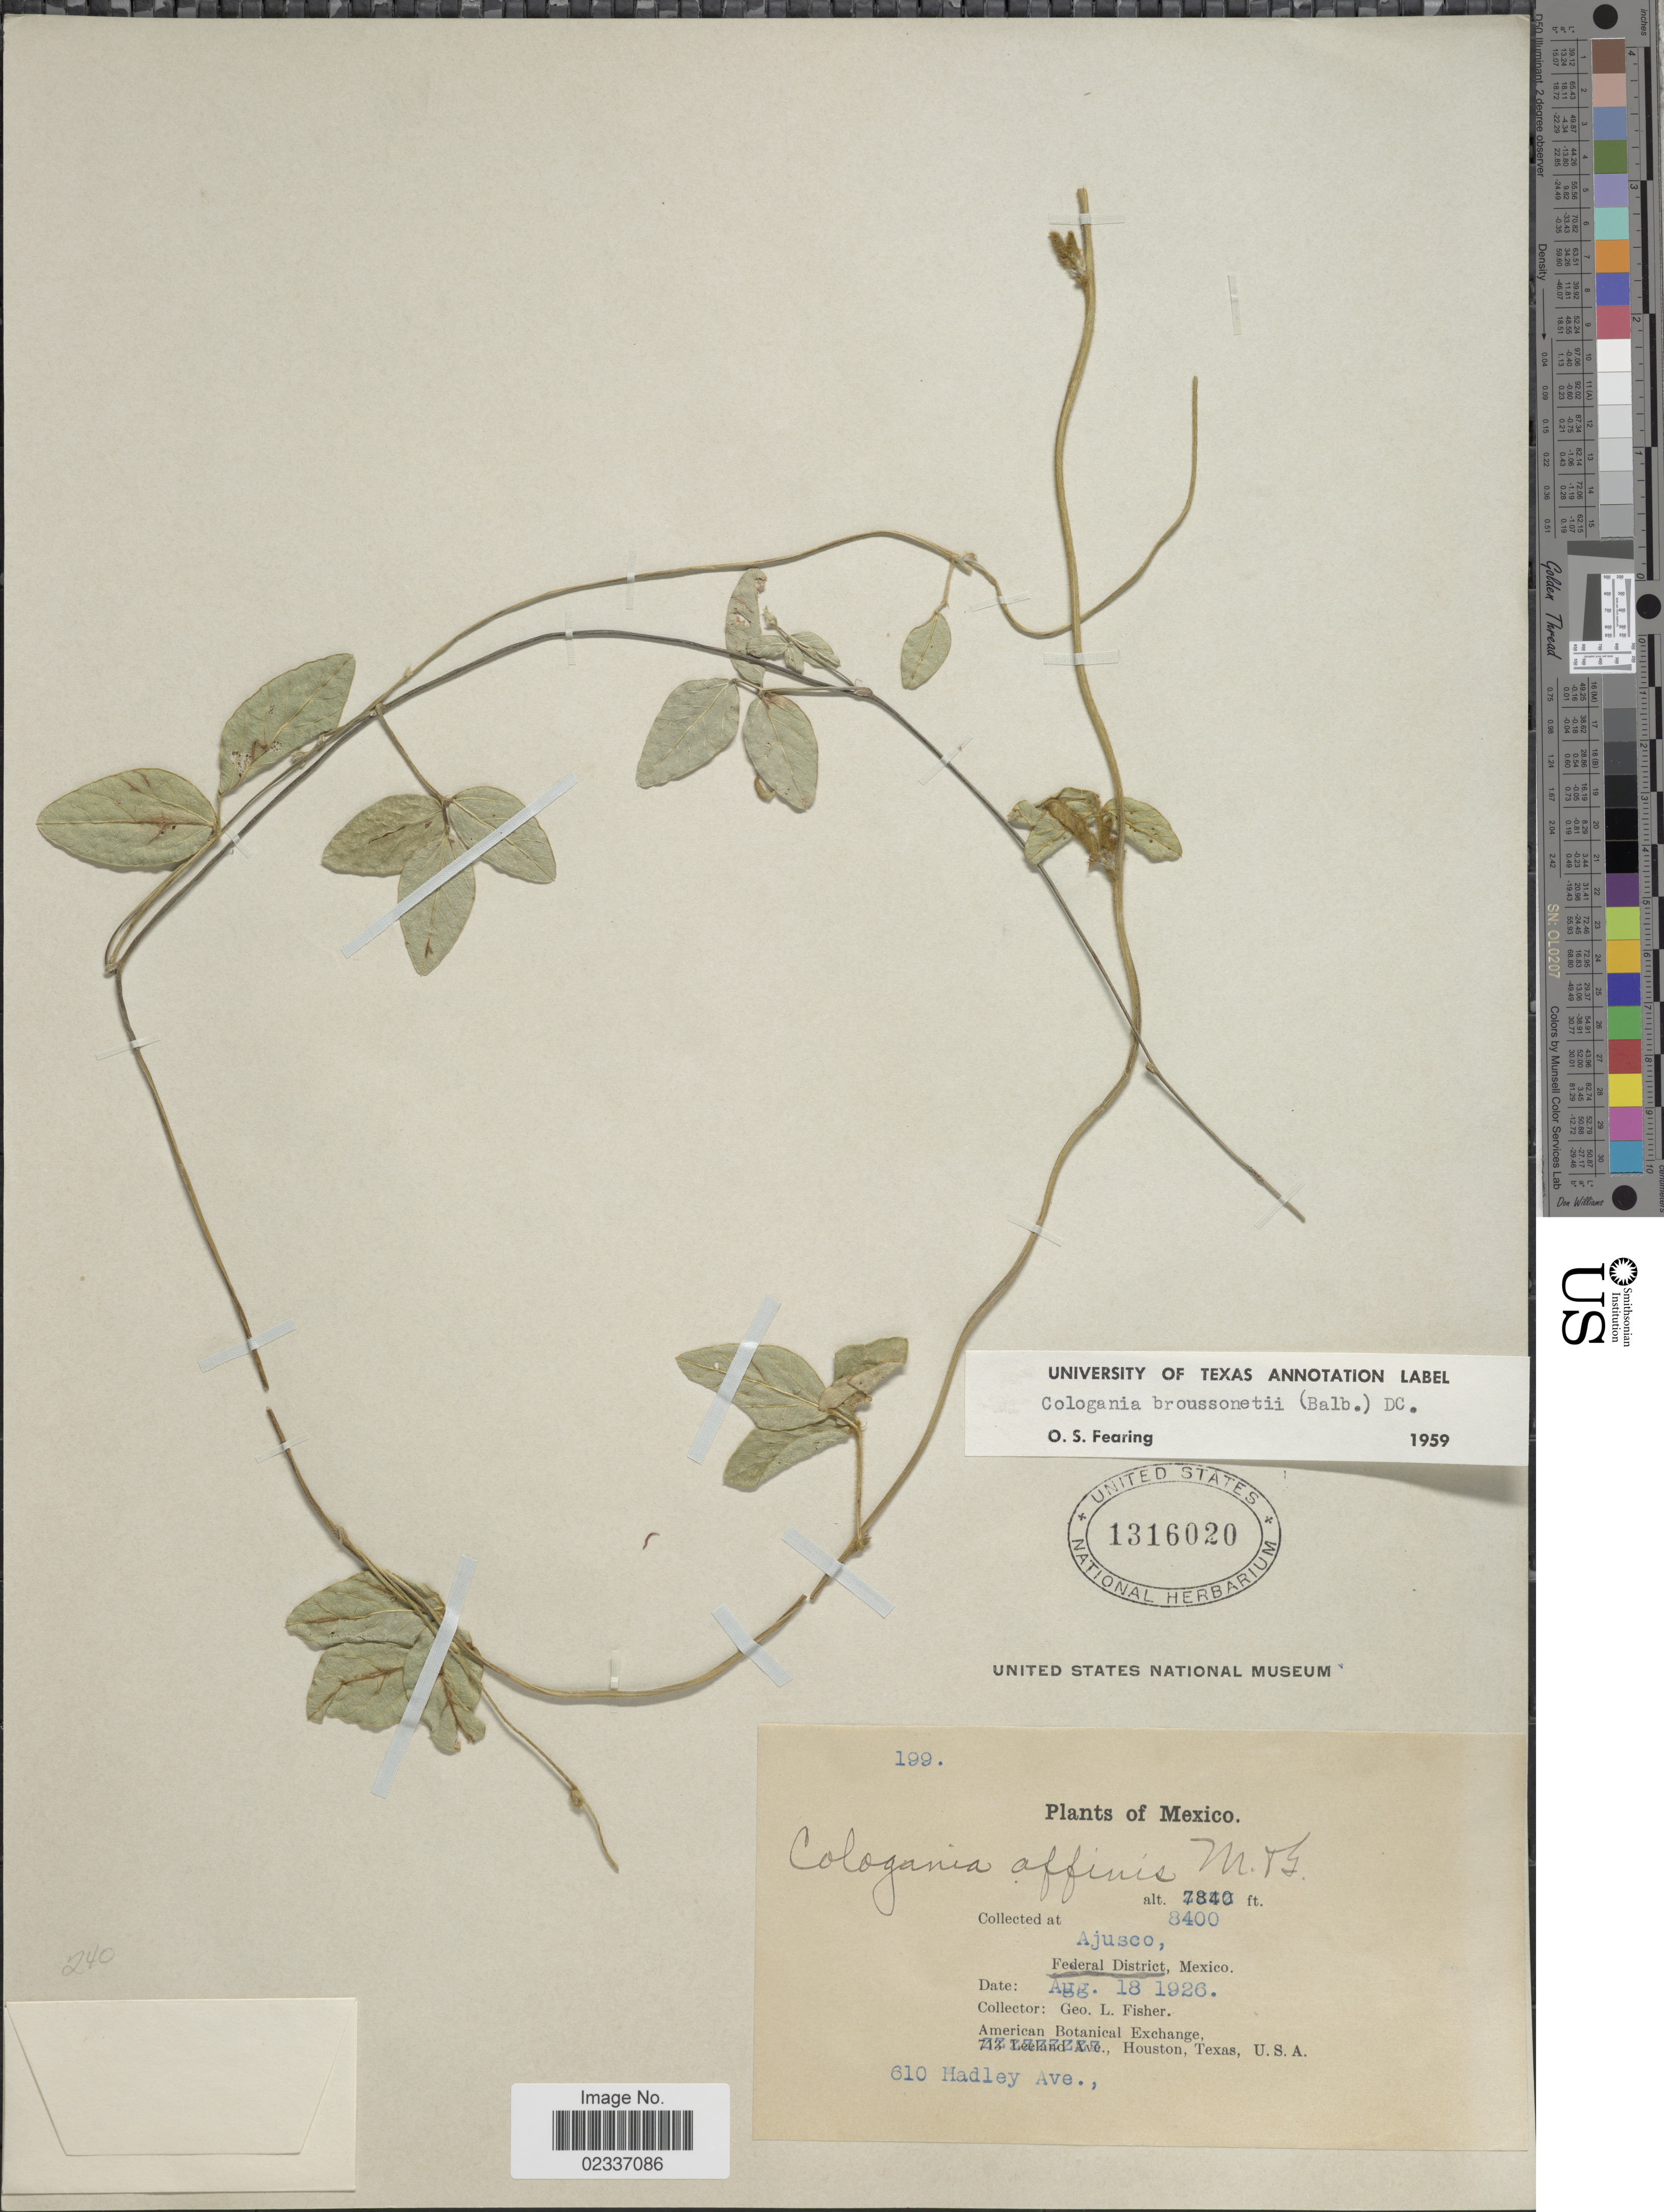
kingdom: Plantae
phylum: Tracheophyta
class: Magnoliopsida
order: Fabales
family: Fabaceae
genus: Cologania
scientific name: Cologania broussonetii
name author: (Balb.) DC.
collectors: G. L. Fisher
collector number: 199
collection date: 1926-08-18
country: Mexico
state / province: Distrito Federal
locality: Ajusco, Federal District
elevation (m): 2560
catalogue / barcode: US 1316020